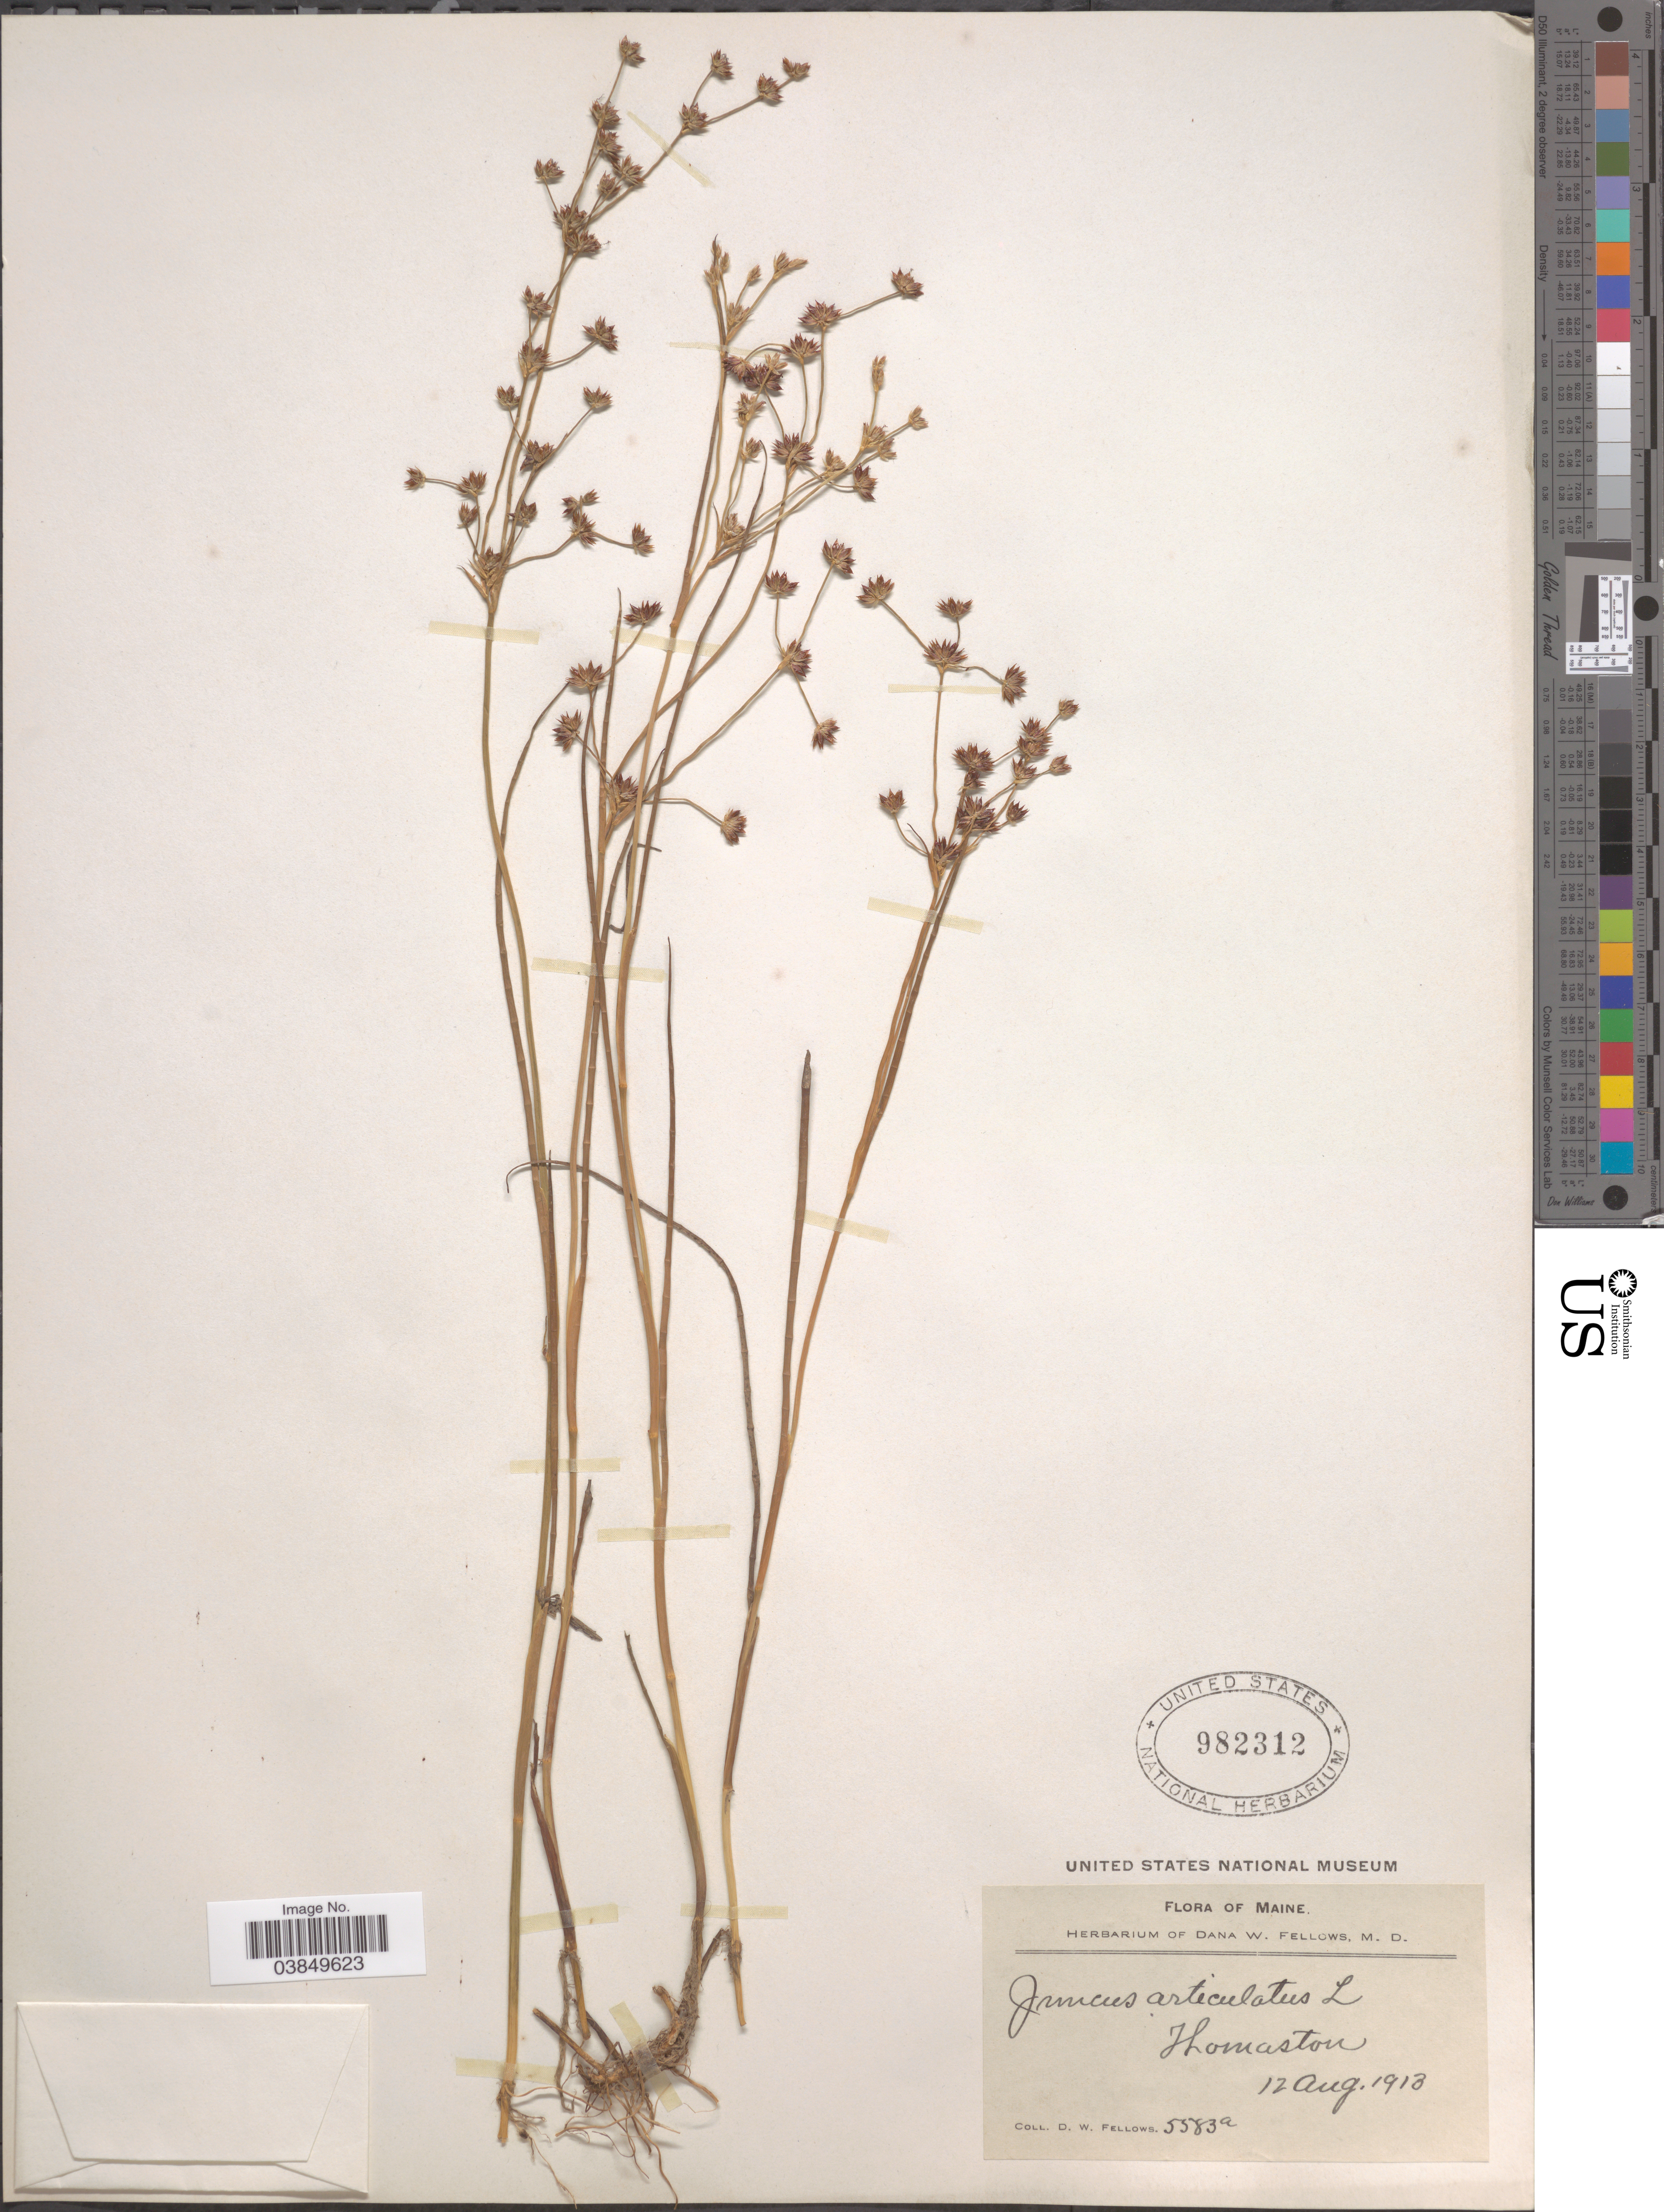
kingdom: Plantae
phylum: Tracheophyta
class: Liliopsida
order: Poales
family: Juncaceae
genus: Juncus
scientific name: Juncus articulatus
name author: L.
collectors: D. W. Fellows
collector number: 5583a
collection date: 1913-08-12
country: United States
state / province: Maine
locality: Thomaston.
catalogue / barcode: US 982312